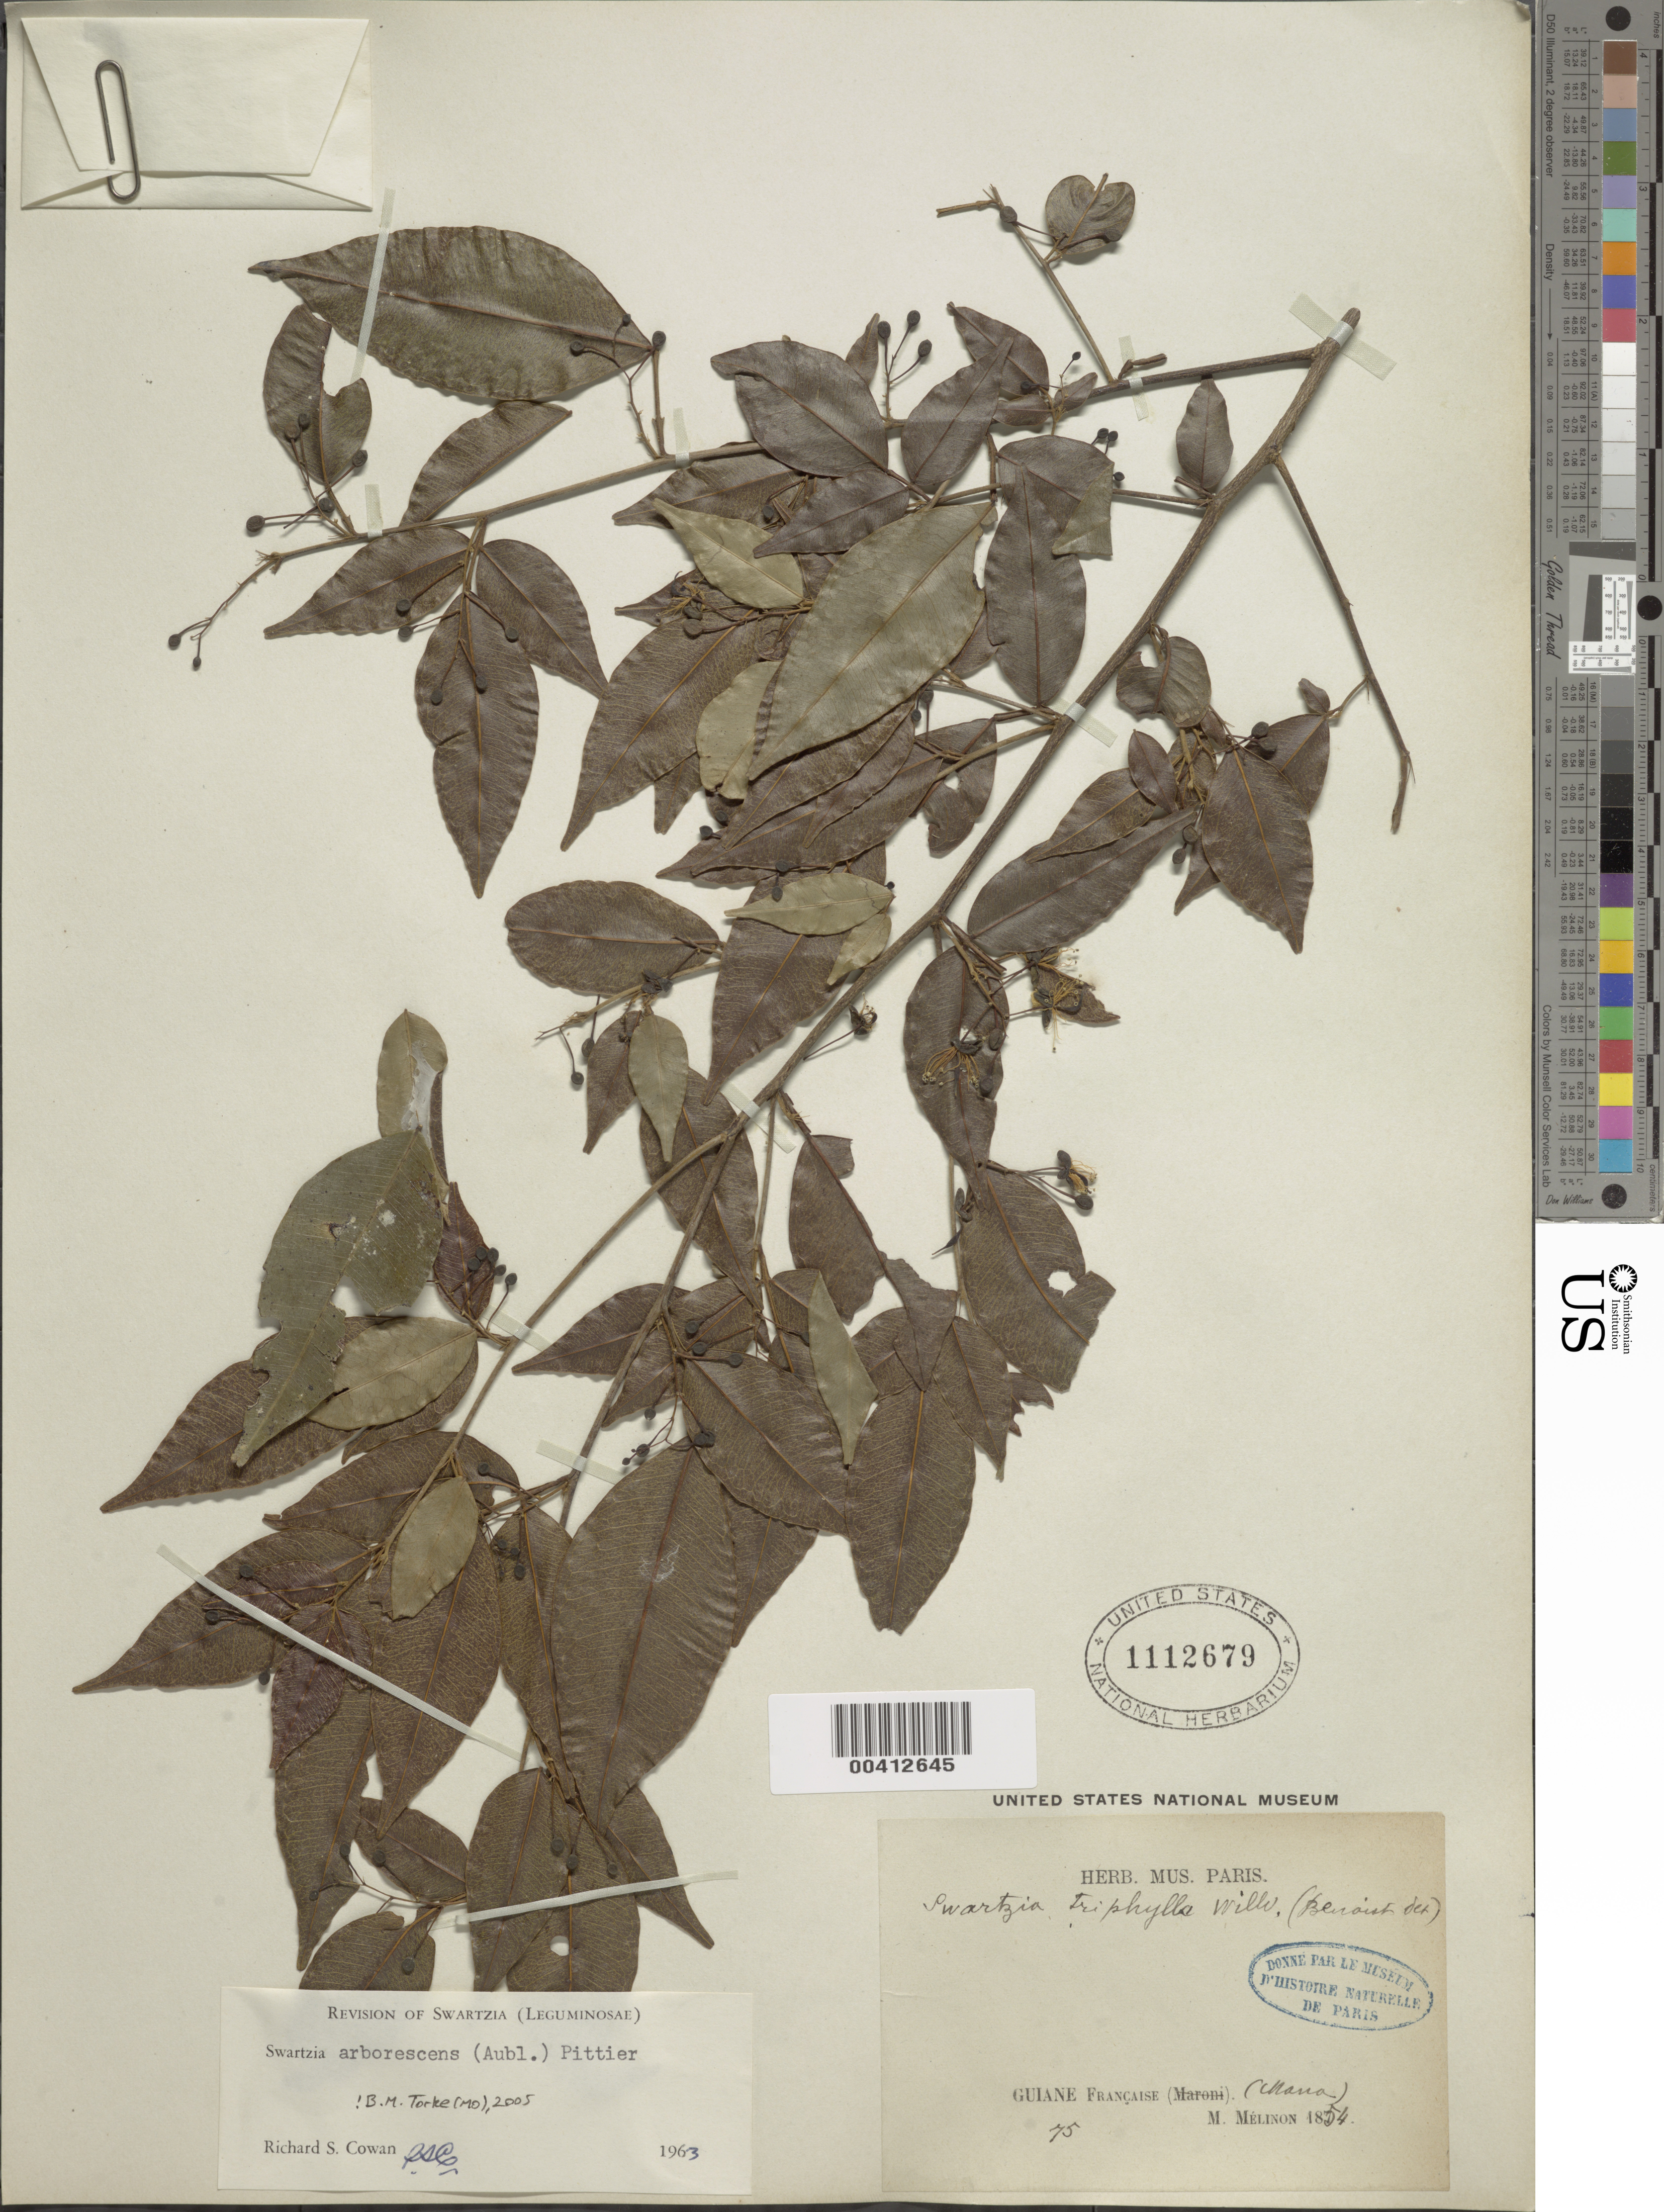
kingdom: Plantae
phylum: Tracheophyta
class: Magnoliopsida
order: Fabales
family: Fabaceae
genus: Swartzia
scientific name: Swartzia arborescens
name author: (Aubl.) Pittier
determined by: Cowan, R. S.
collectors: M. Melinon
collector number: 75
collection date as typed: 1854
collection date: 1854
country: French Guiana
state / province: Saint-laurent-du-maroni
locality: Mana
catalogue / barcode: US 1112679